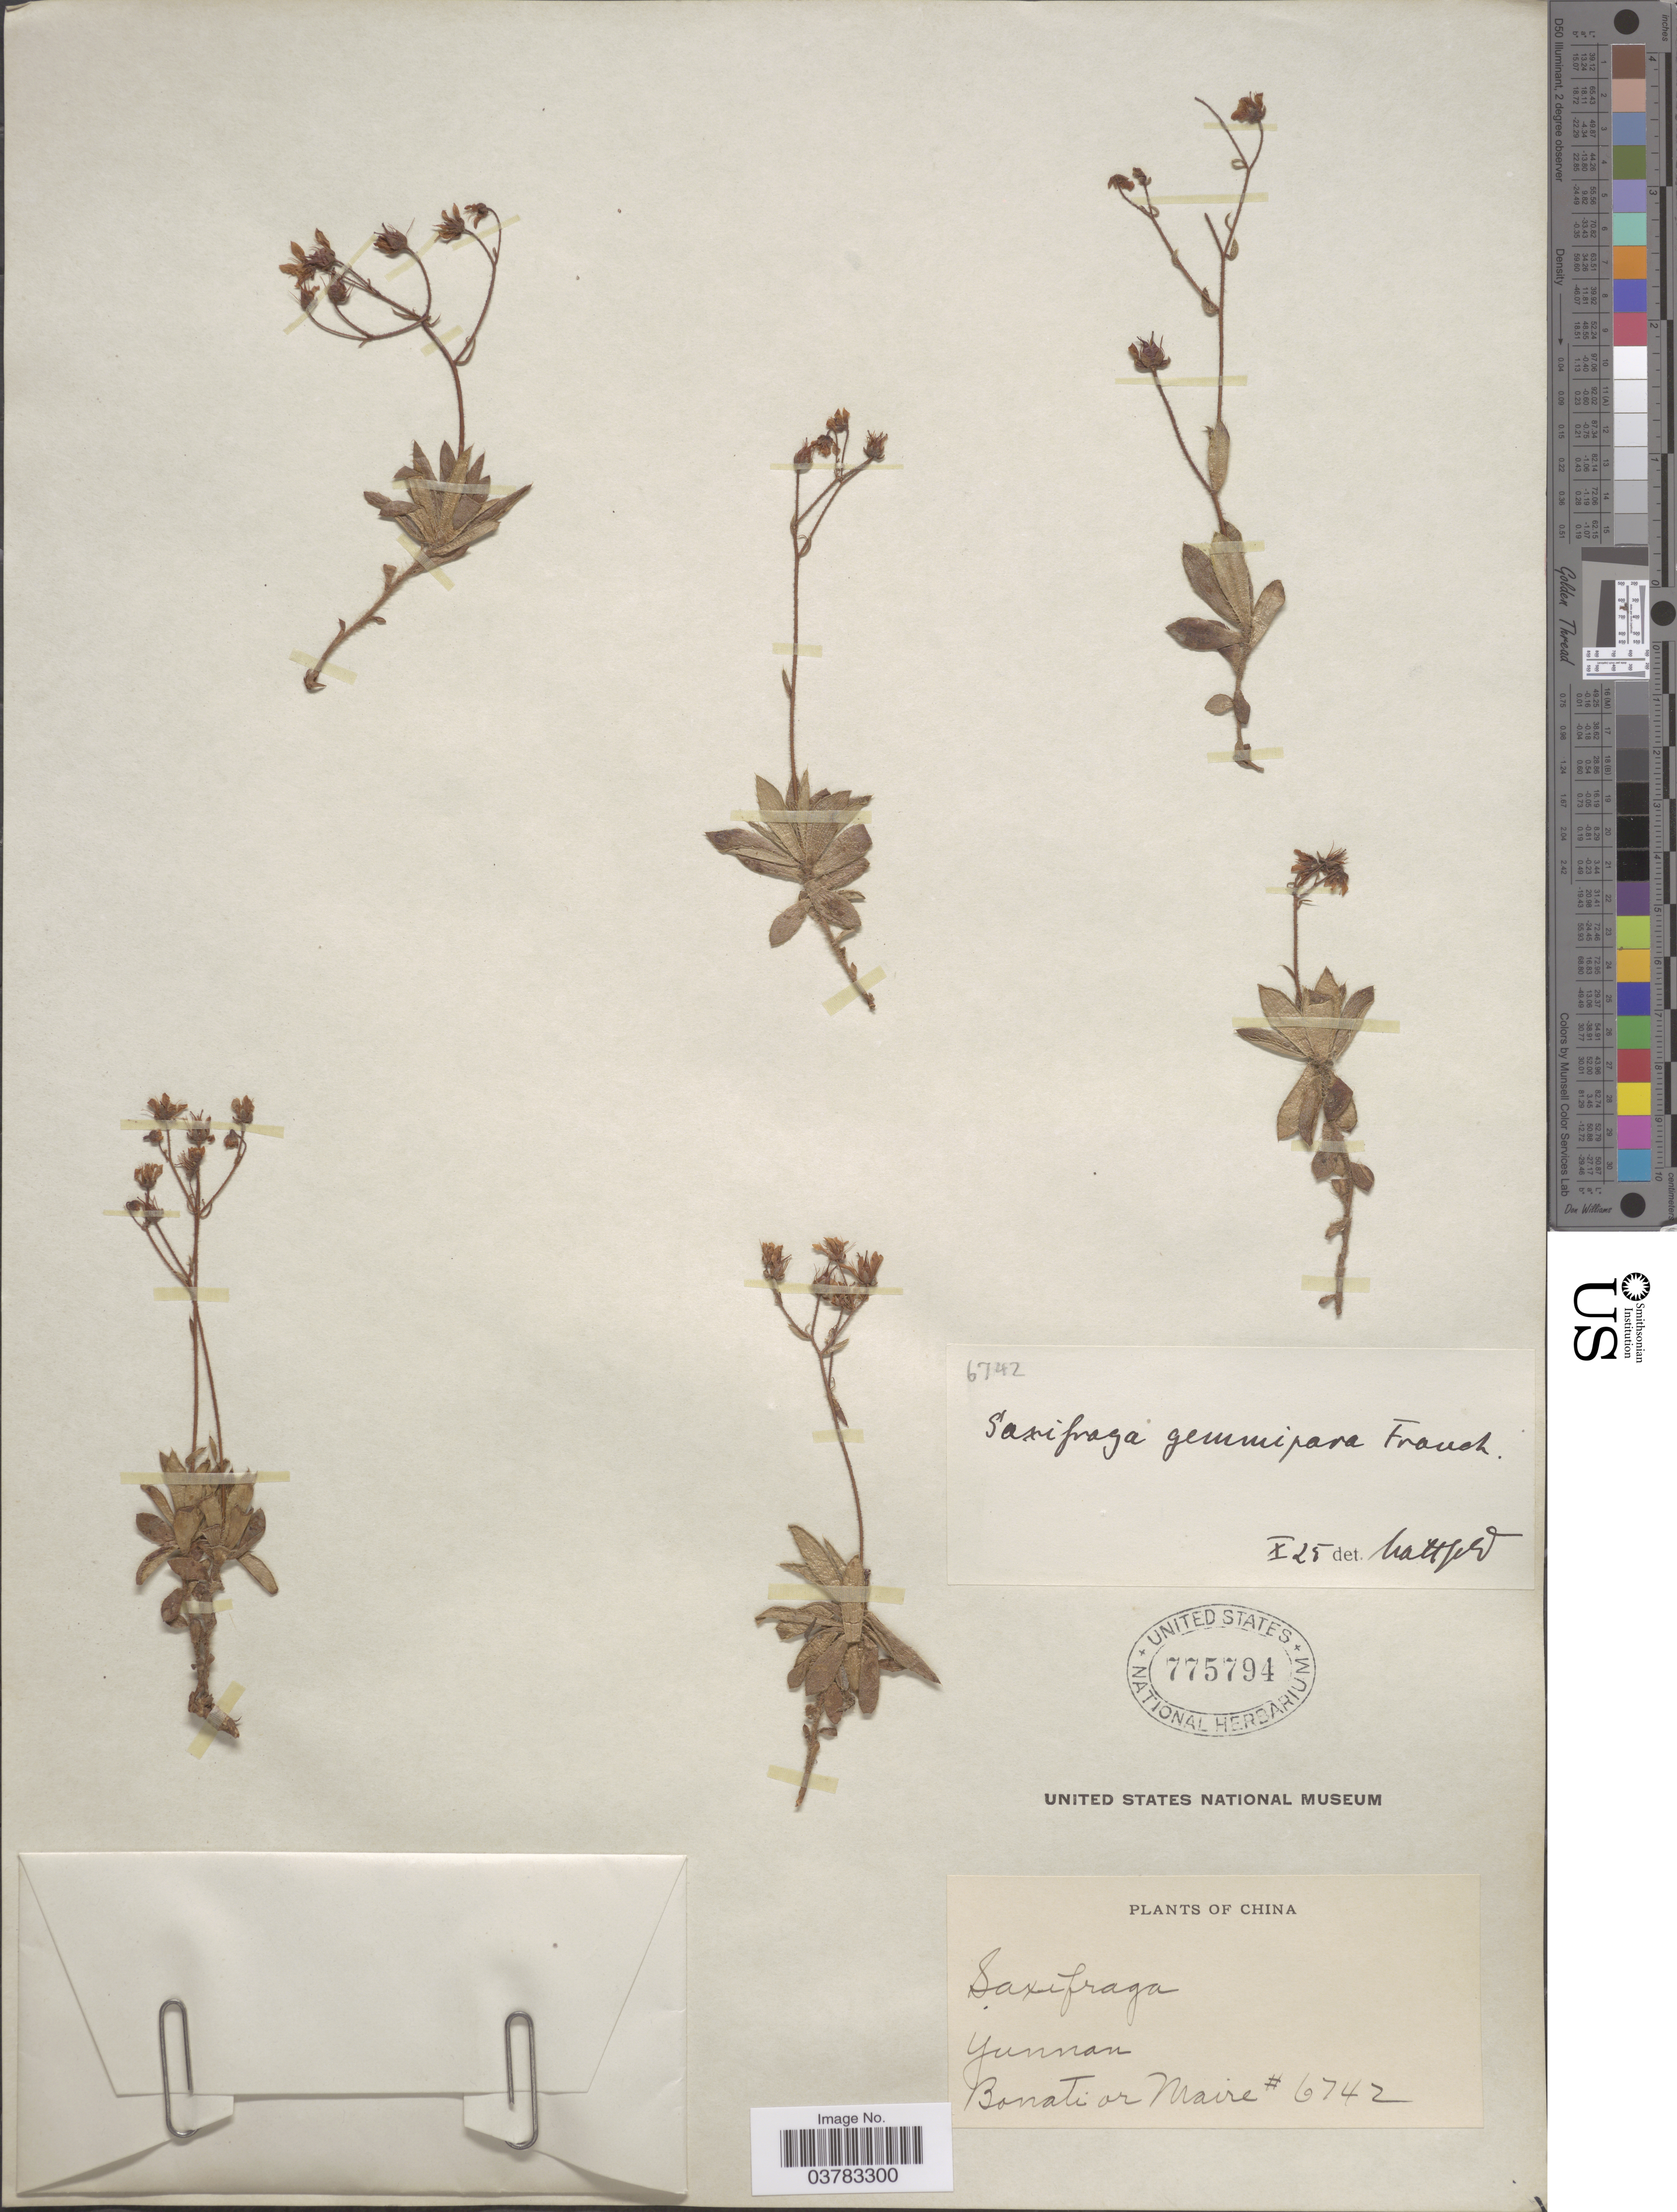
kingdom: Plantae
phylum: Tracheophyta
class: Magnoliopsida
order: Saxifragales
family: Saxifragaceae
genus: Saxifraga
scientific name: Saxifraga gemmipara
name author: Franch.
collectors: -. Bonati & Maire, --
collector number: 6742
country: China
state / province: Yunnan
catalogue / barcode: US 775794